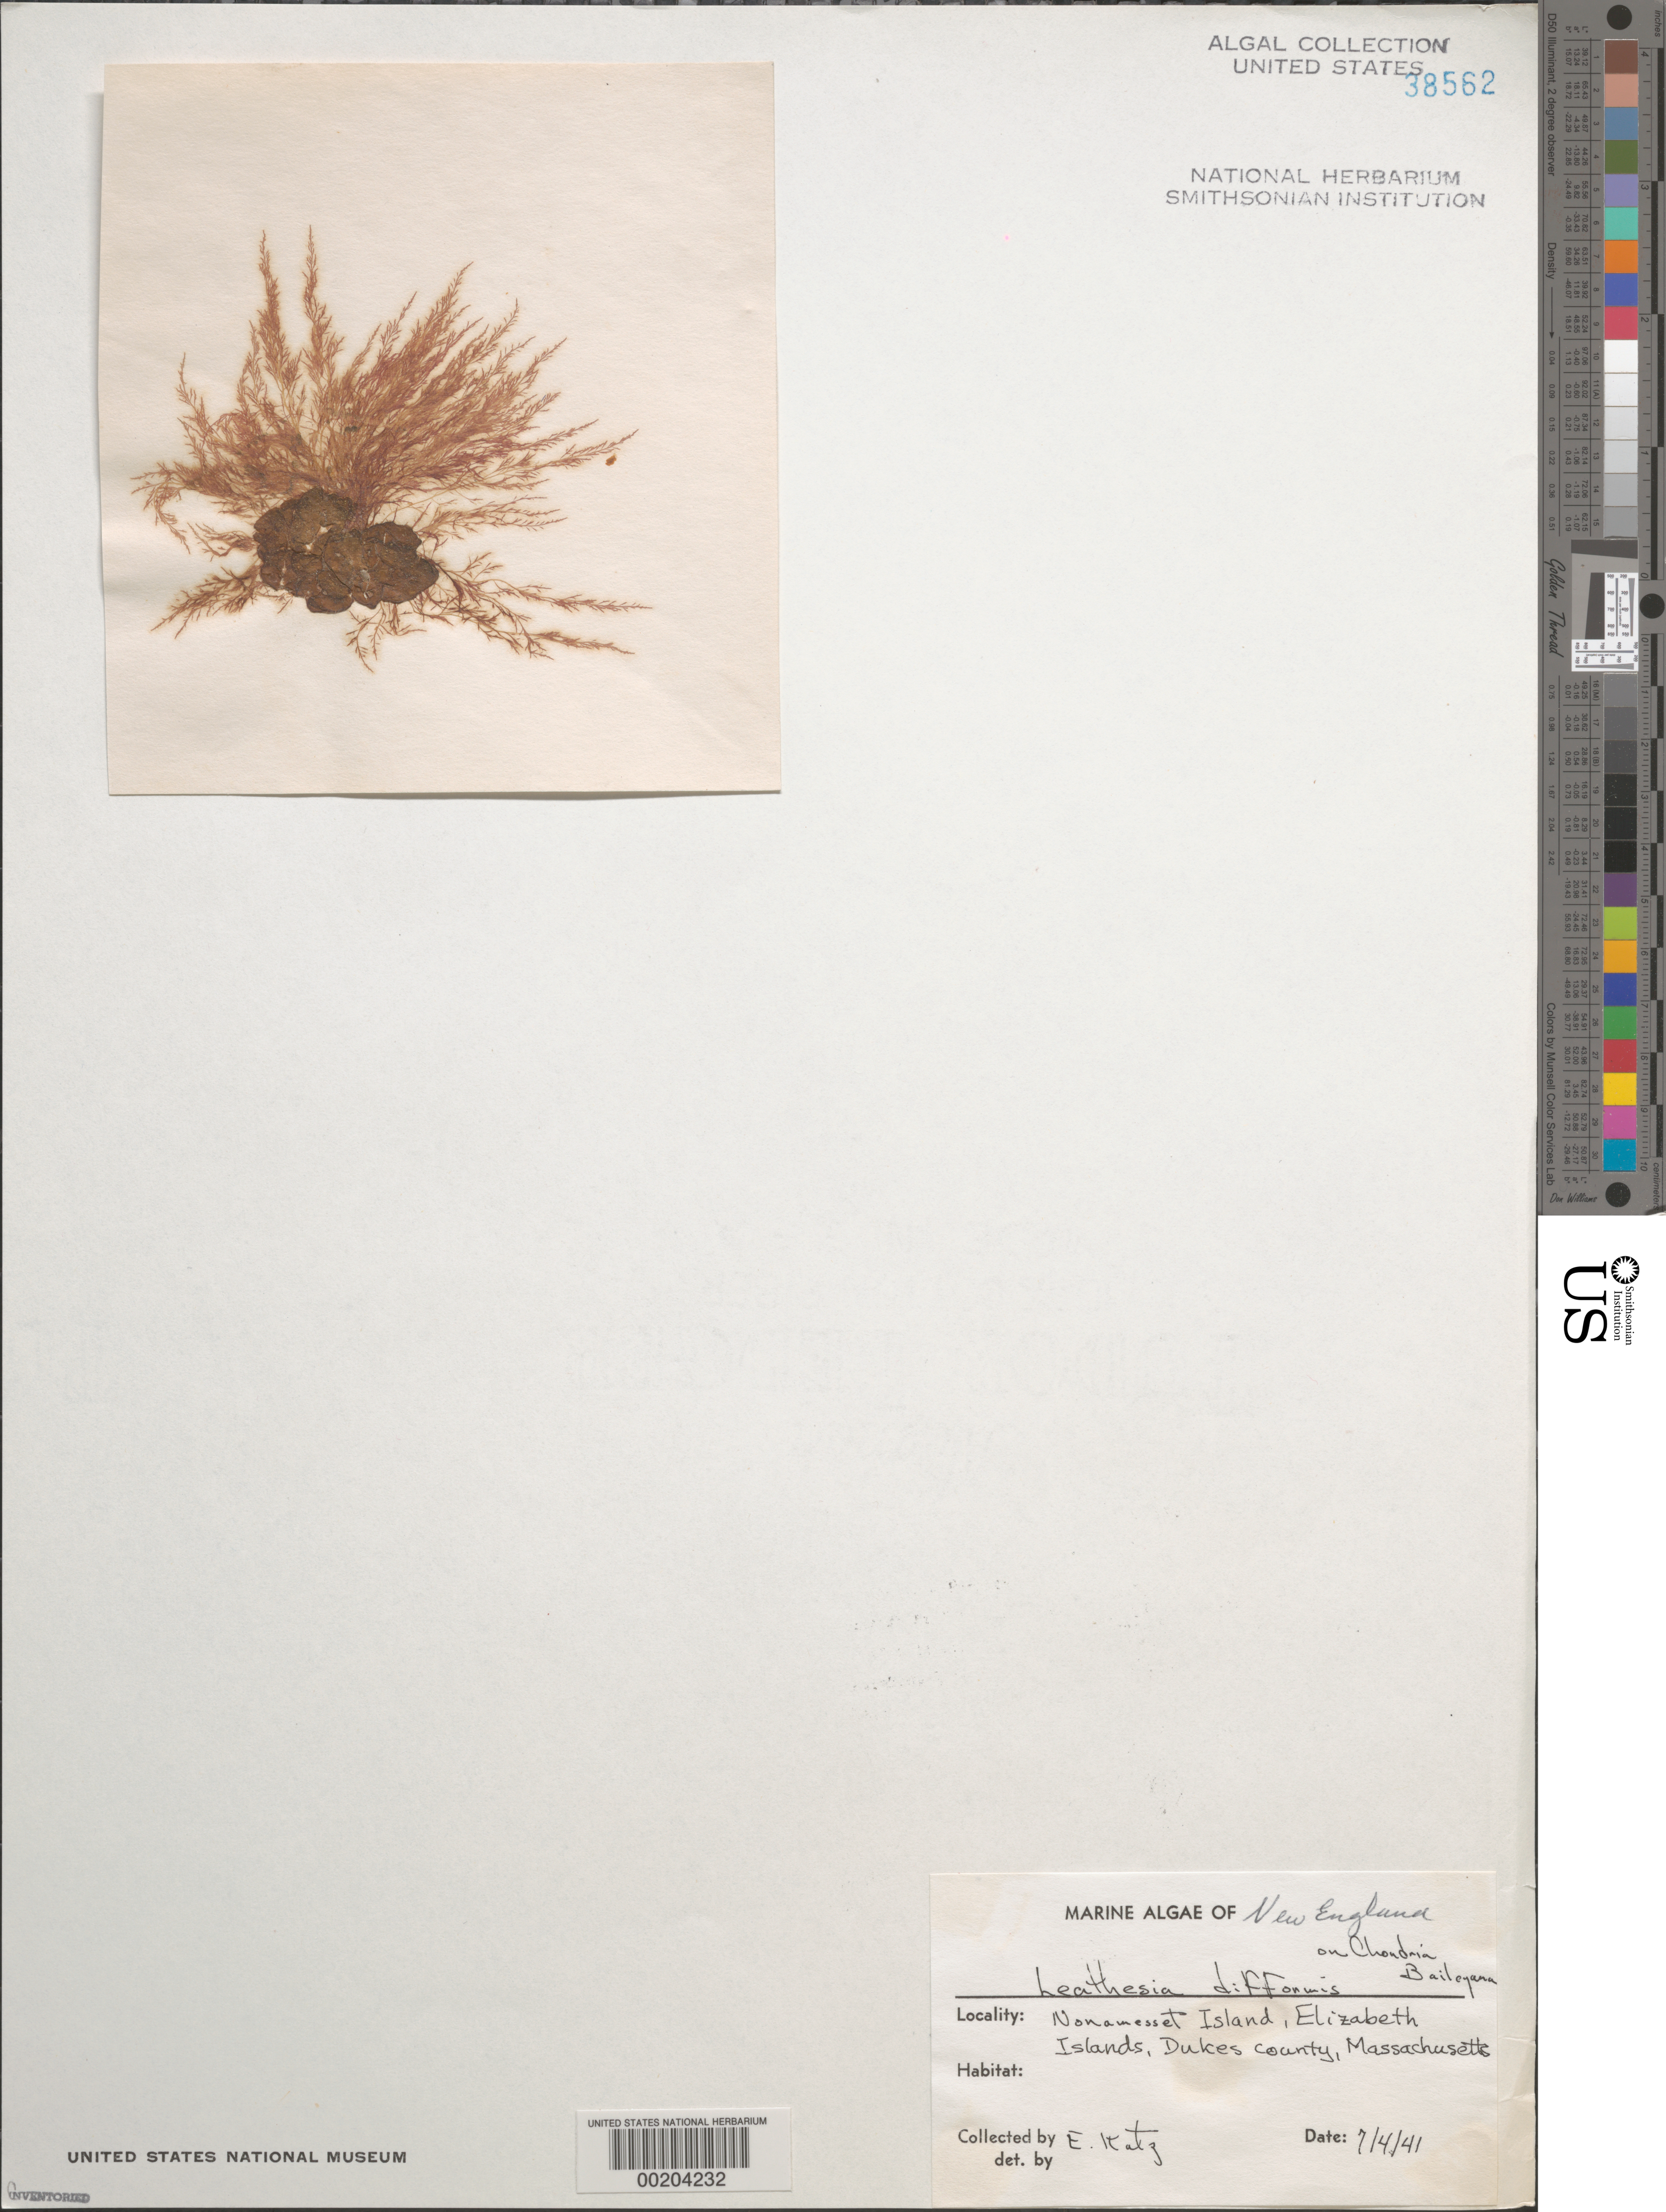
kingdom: Chromista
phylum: Ochrophyta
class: Phaeophyceae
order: Ectocarpales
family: Chordariaceae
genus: Leathesia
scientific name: Leathesia difformis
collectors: E. Katz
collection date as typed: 04 Jul 1941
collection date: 1941-07-04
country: United States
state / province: Massachusetts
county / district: Dukes County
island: Nonamesset Island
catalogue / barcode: US 38562